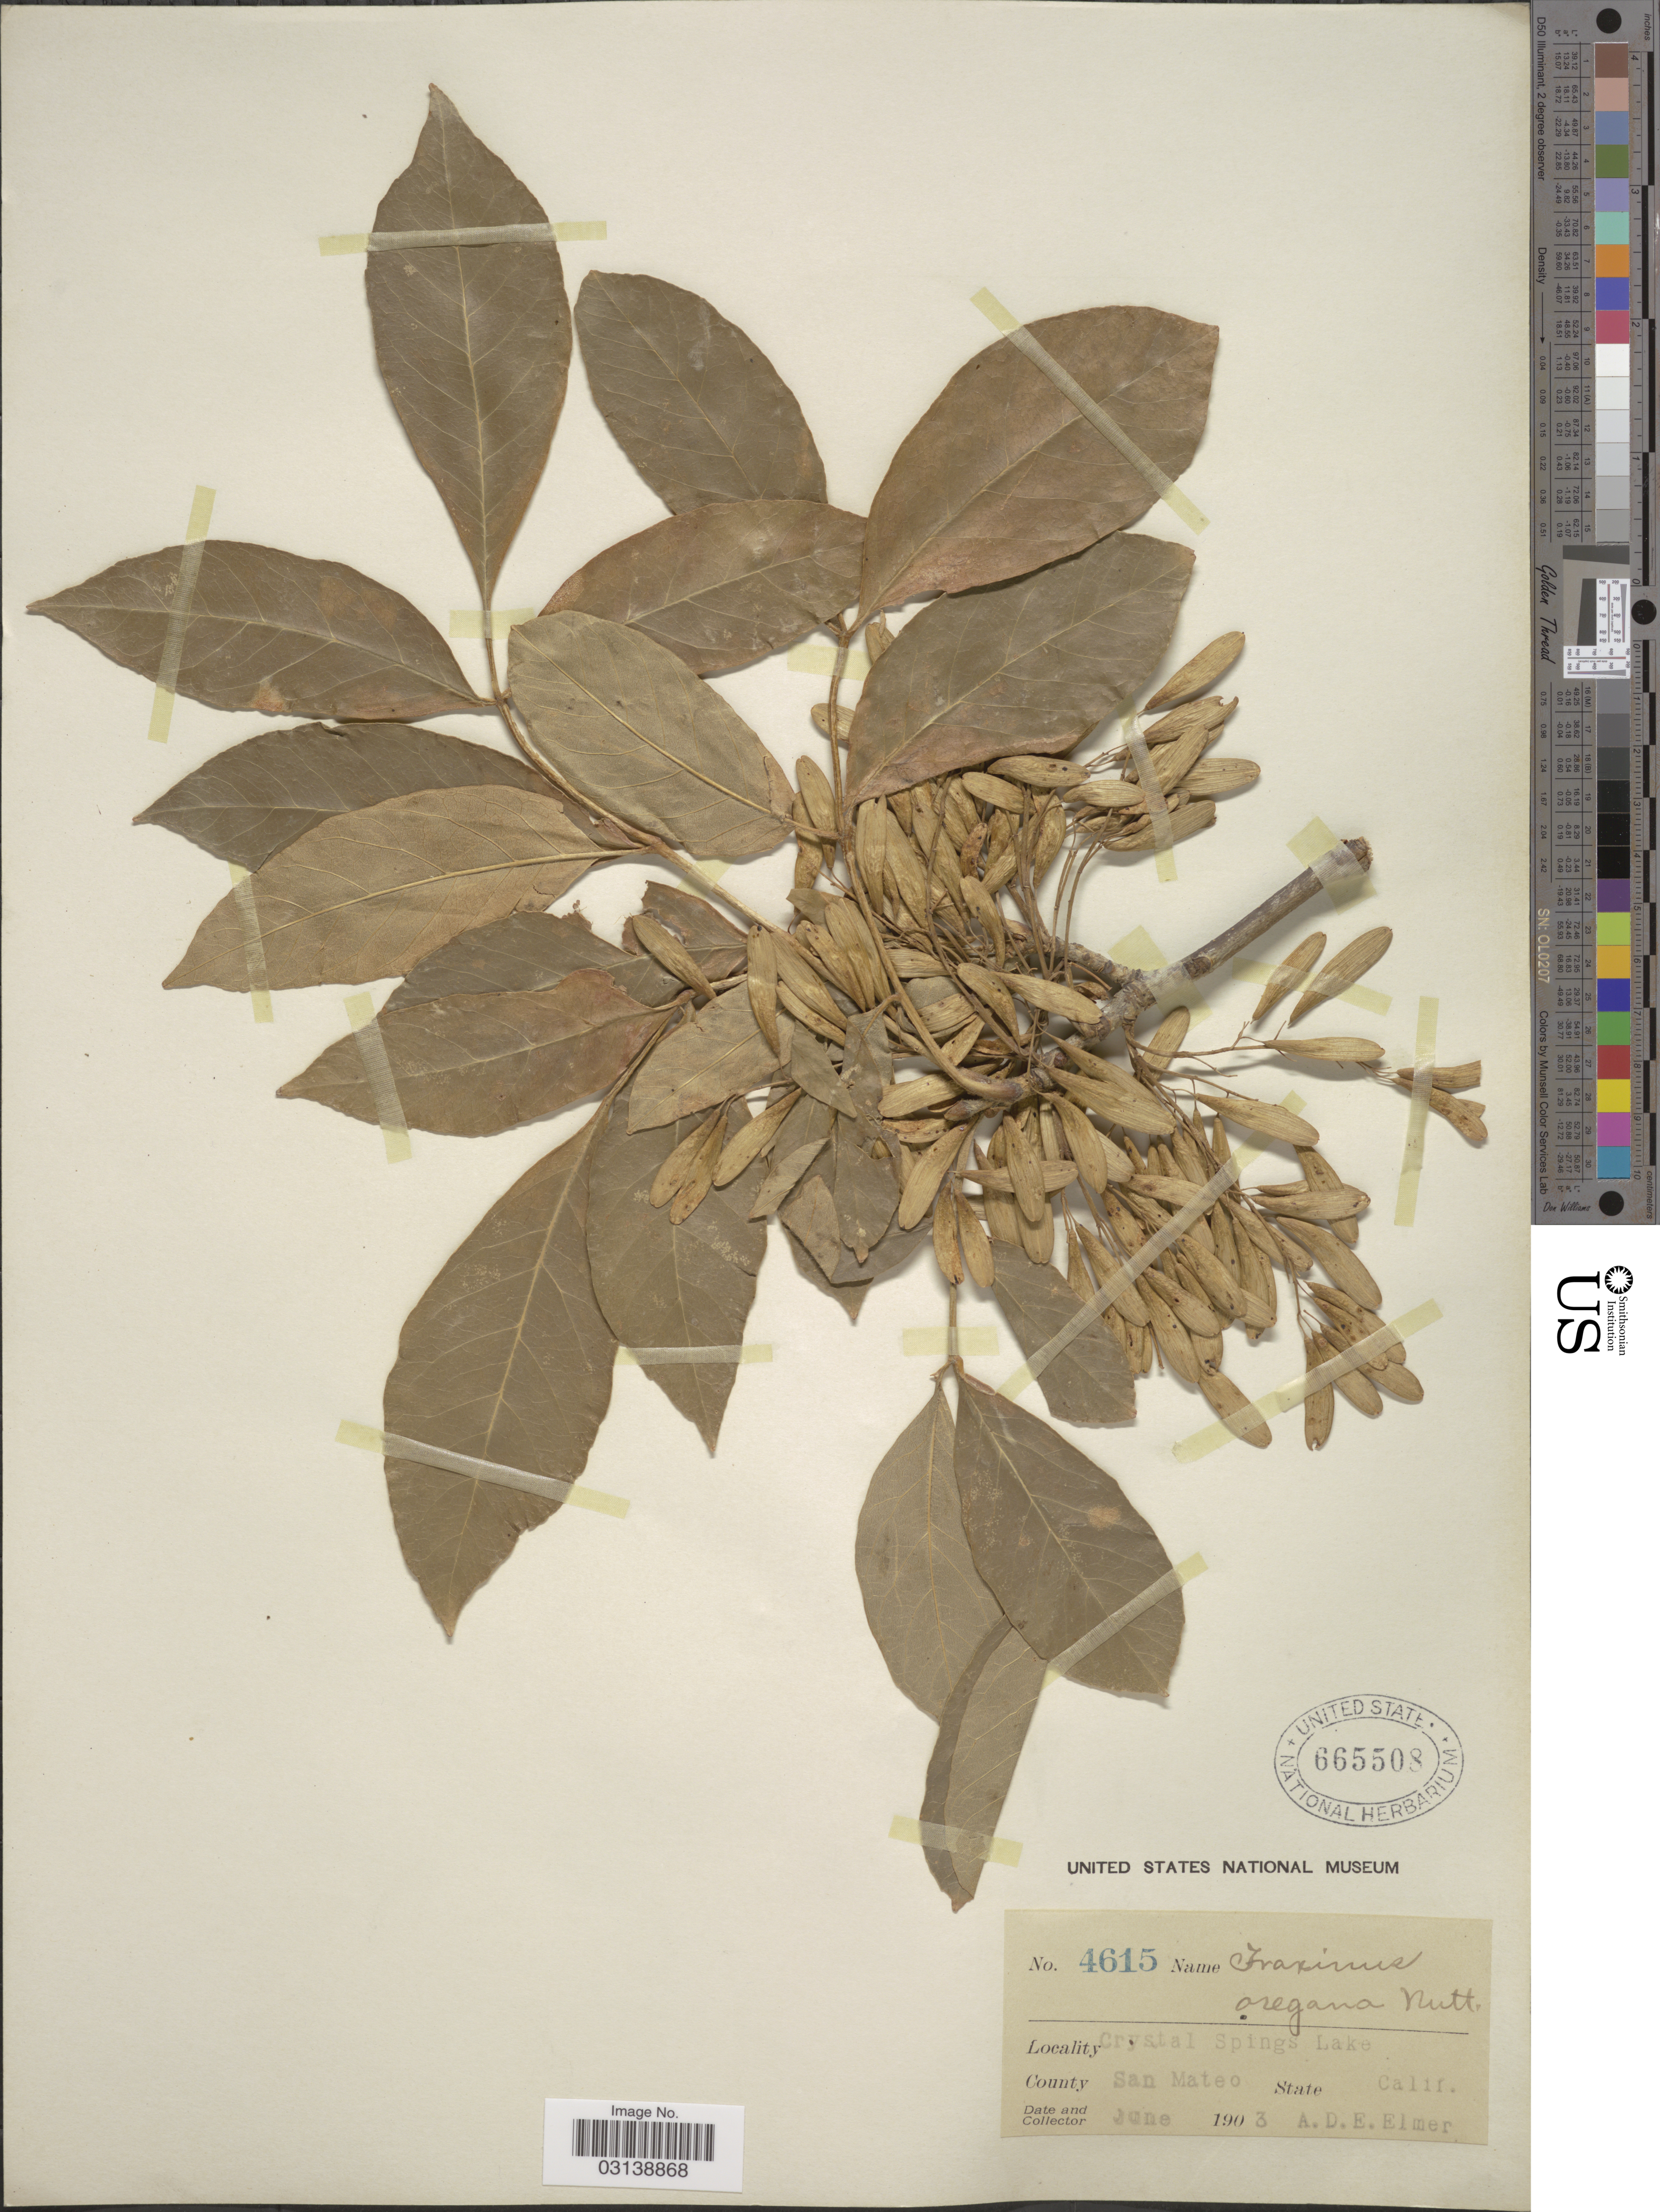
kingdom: Plantae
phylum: Tracheophyta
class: Magnoliopsida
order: Lamiales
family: Oleaceae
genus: Fraxinus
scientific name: Fraxinus latifolia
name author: Benth.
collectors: A. D. E. Elmer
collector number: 4615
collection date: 1903-06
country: United States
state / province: California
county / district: San Mateo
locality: Crystal Springs Lake. County San Mateo.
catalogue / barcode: US 665508